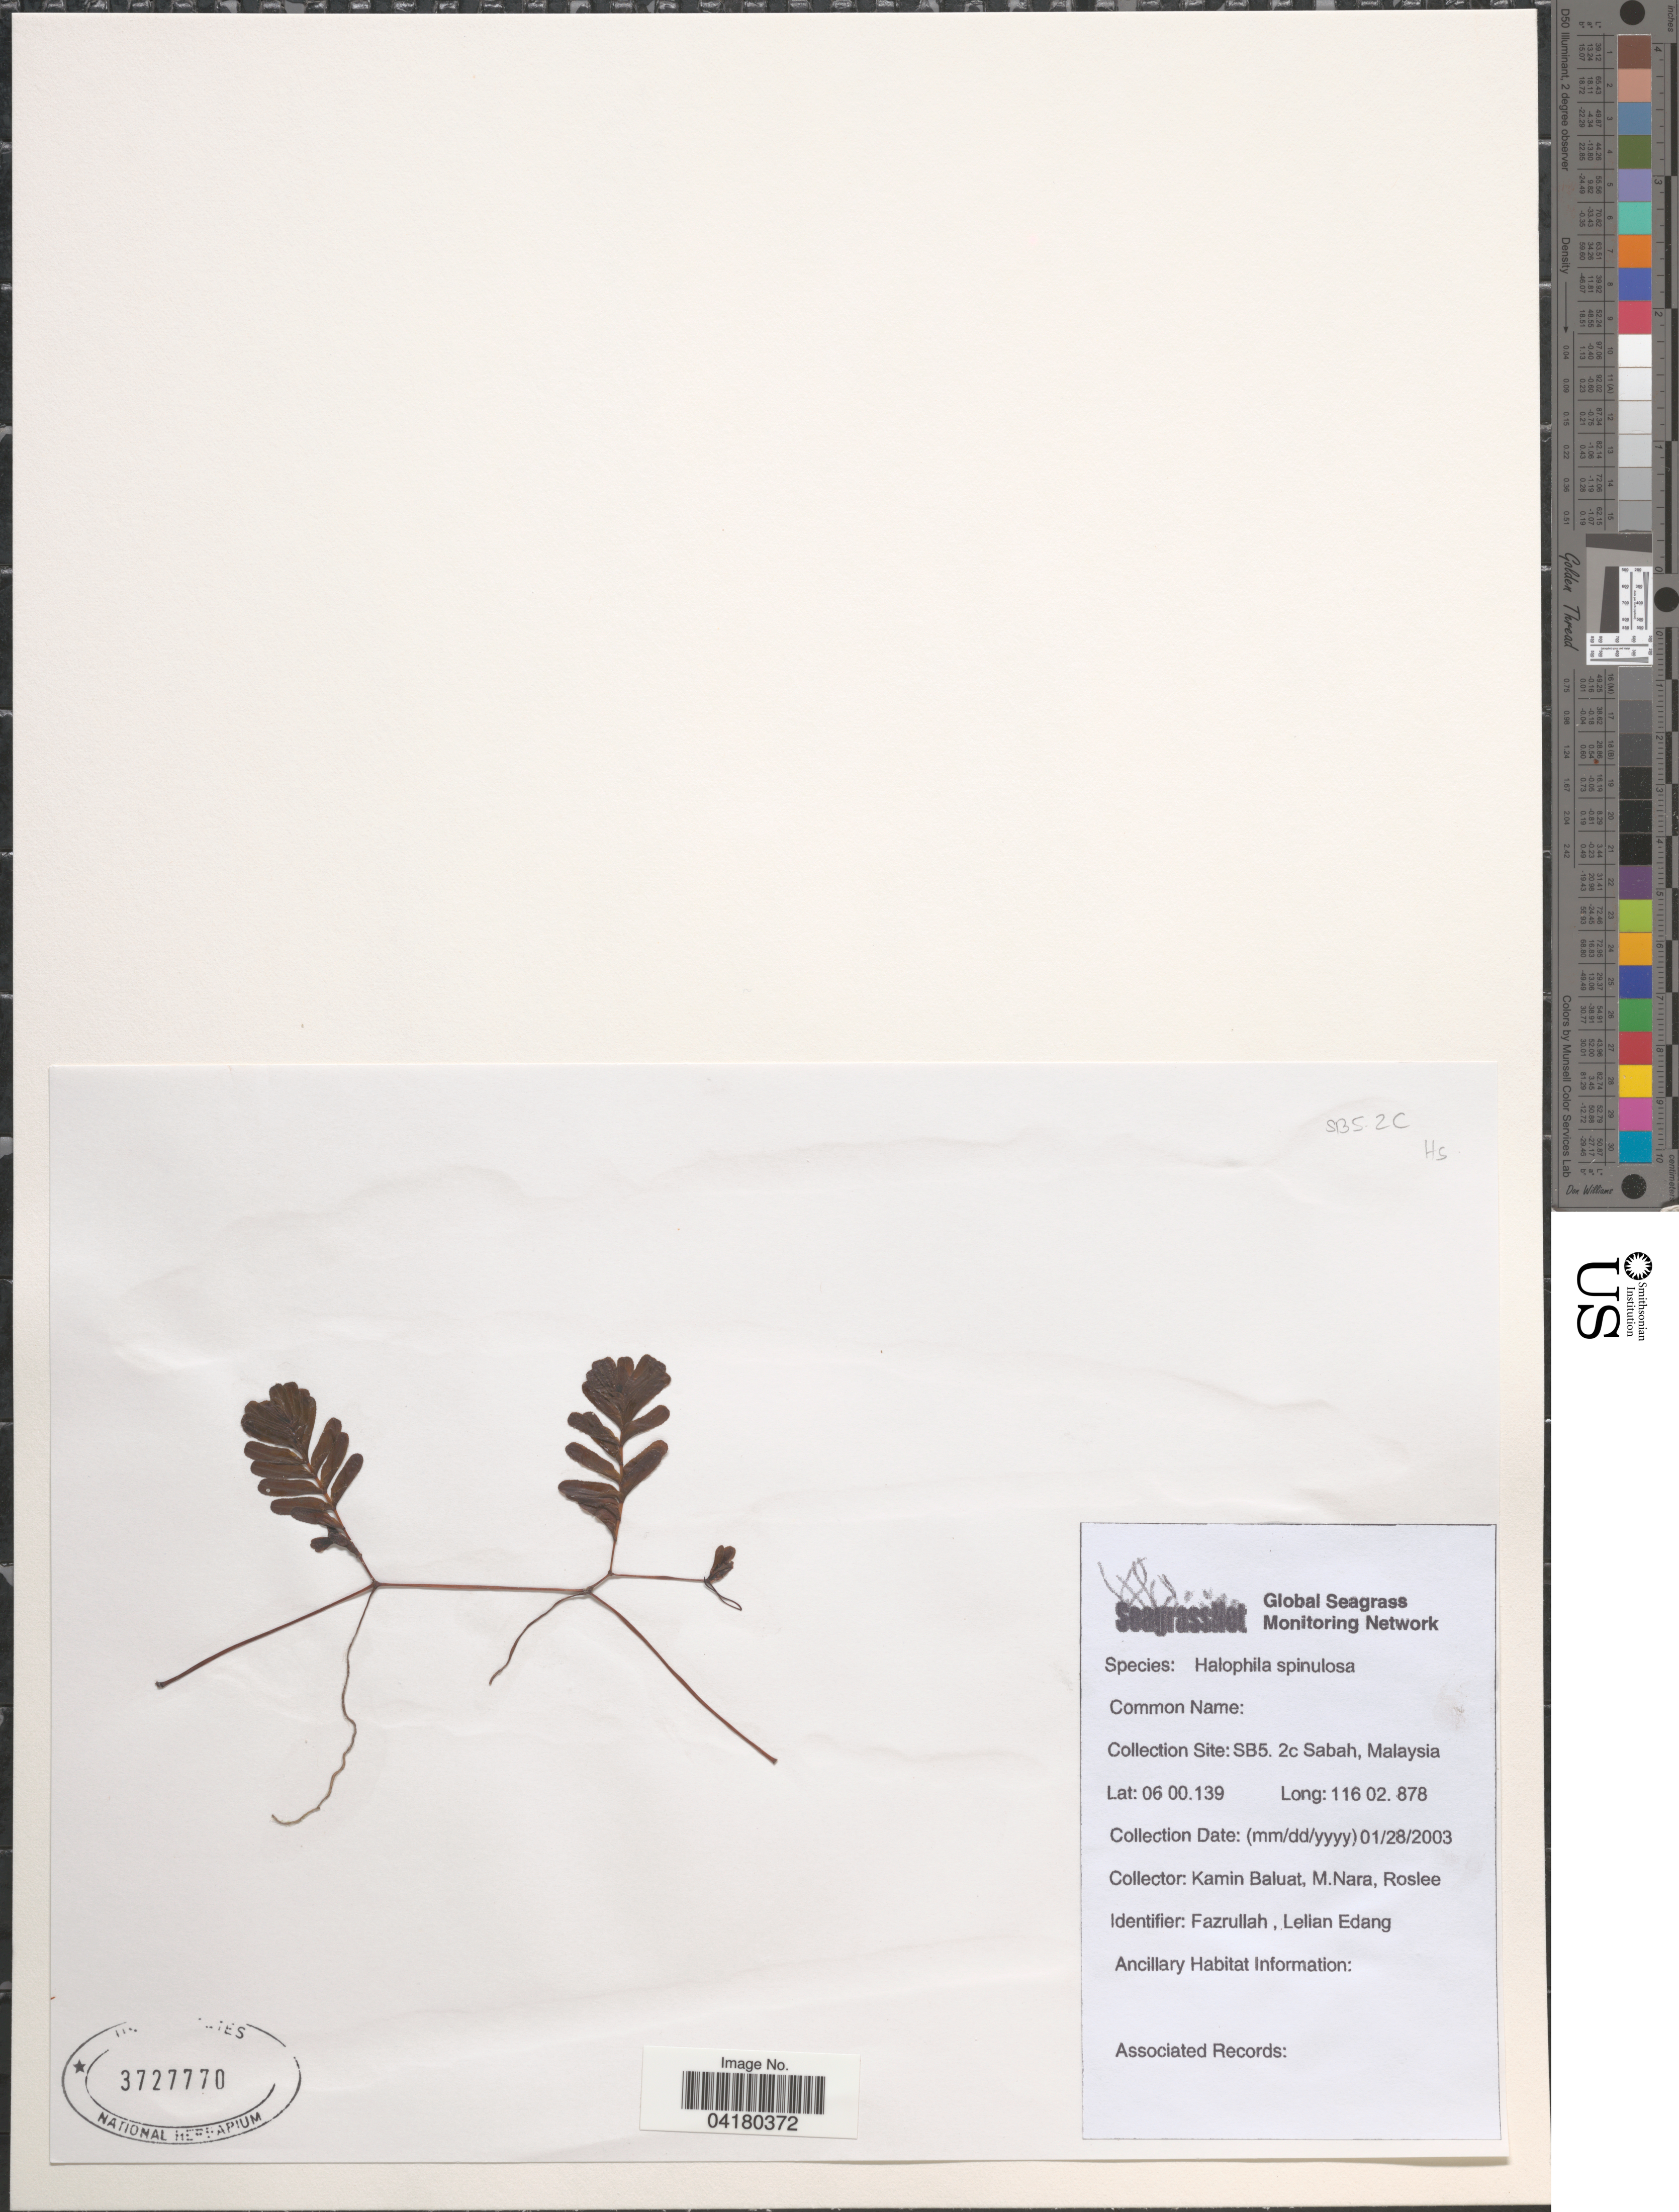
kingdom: Plantae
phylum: Tracheophyta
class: Liliopsida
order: Alismatales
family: Hydrocharitaceae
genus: Halophila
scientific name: Halophila spinulosa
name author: (R. Br.) Asch.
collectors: K. Baluat, M. Nara & Roslee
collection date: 2003-01-28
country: Malaysia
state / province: Sabah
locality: SB5 .2c.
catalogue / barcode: US 3727770